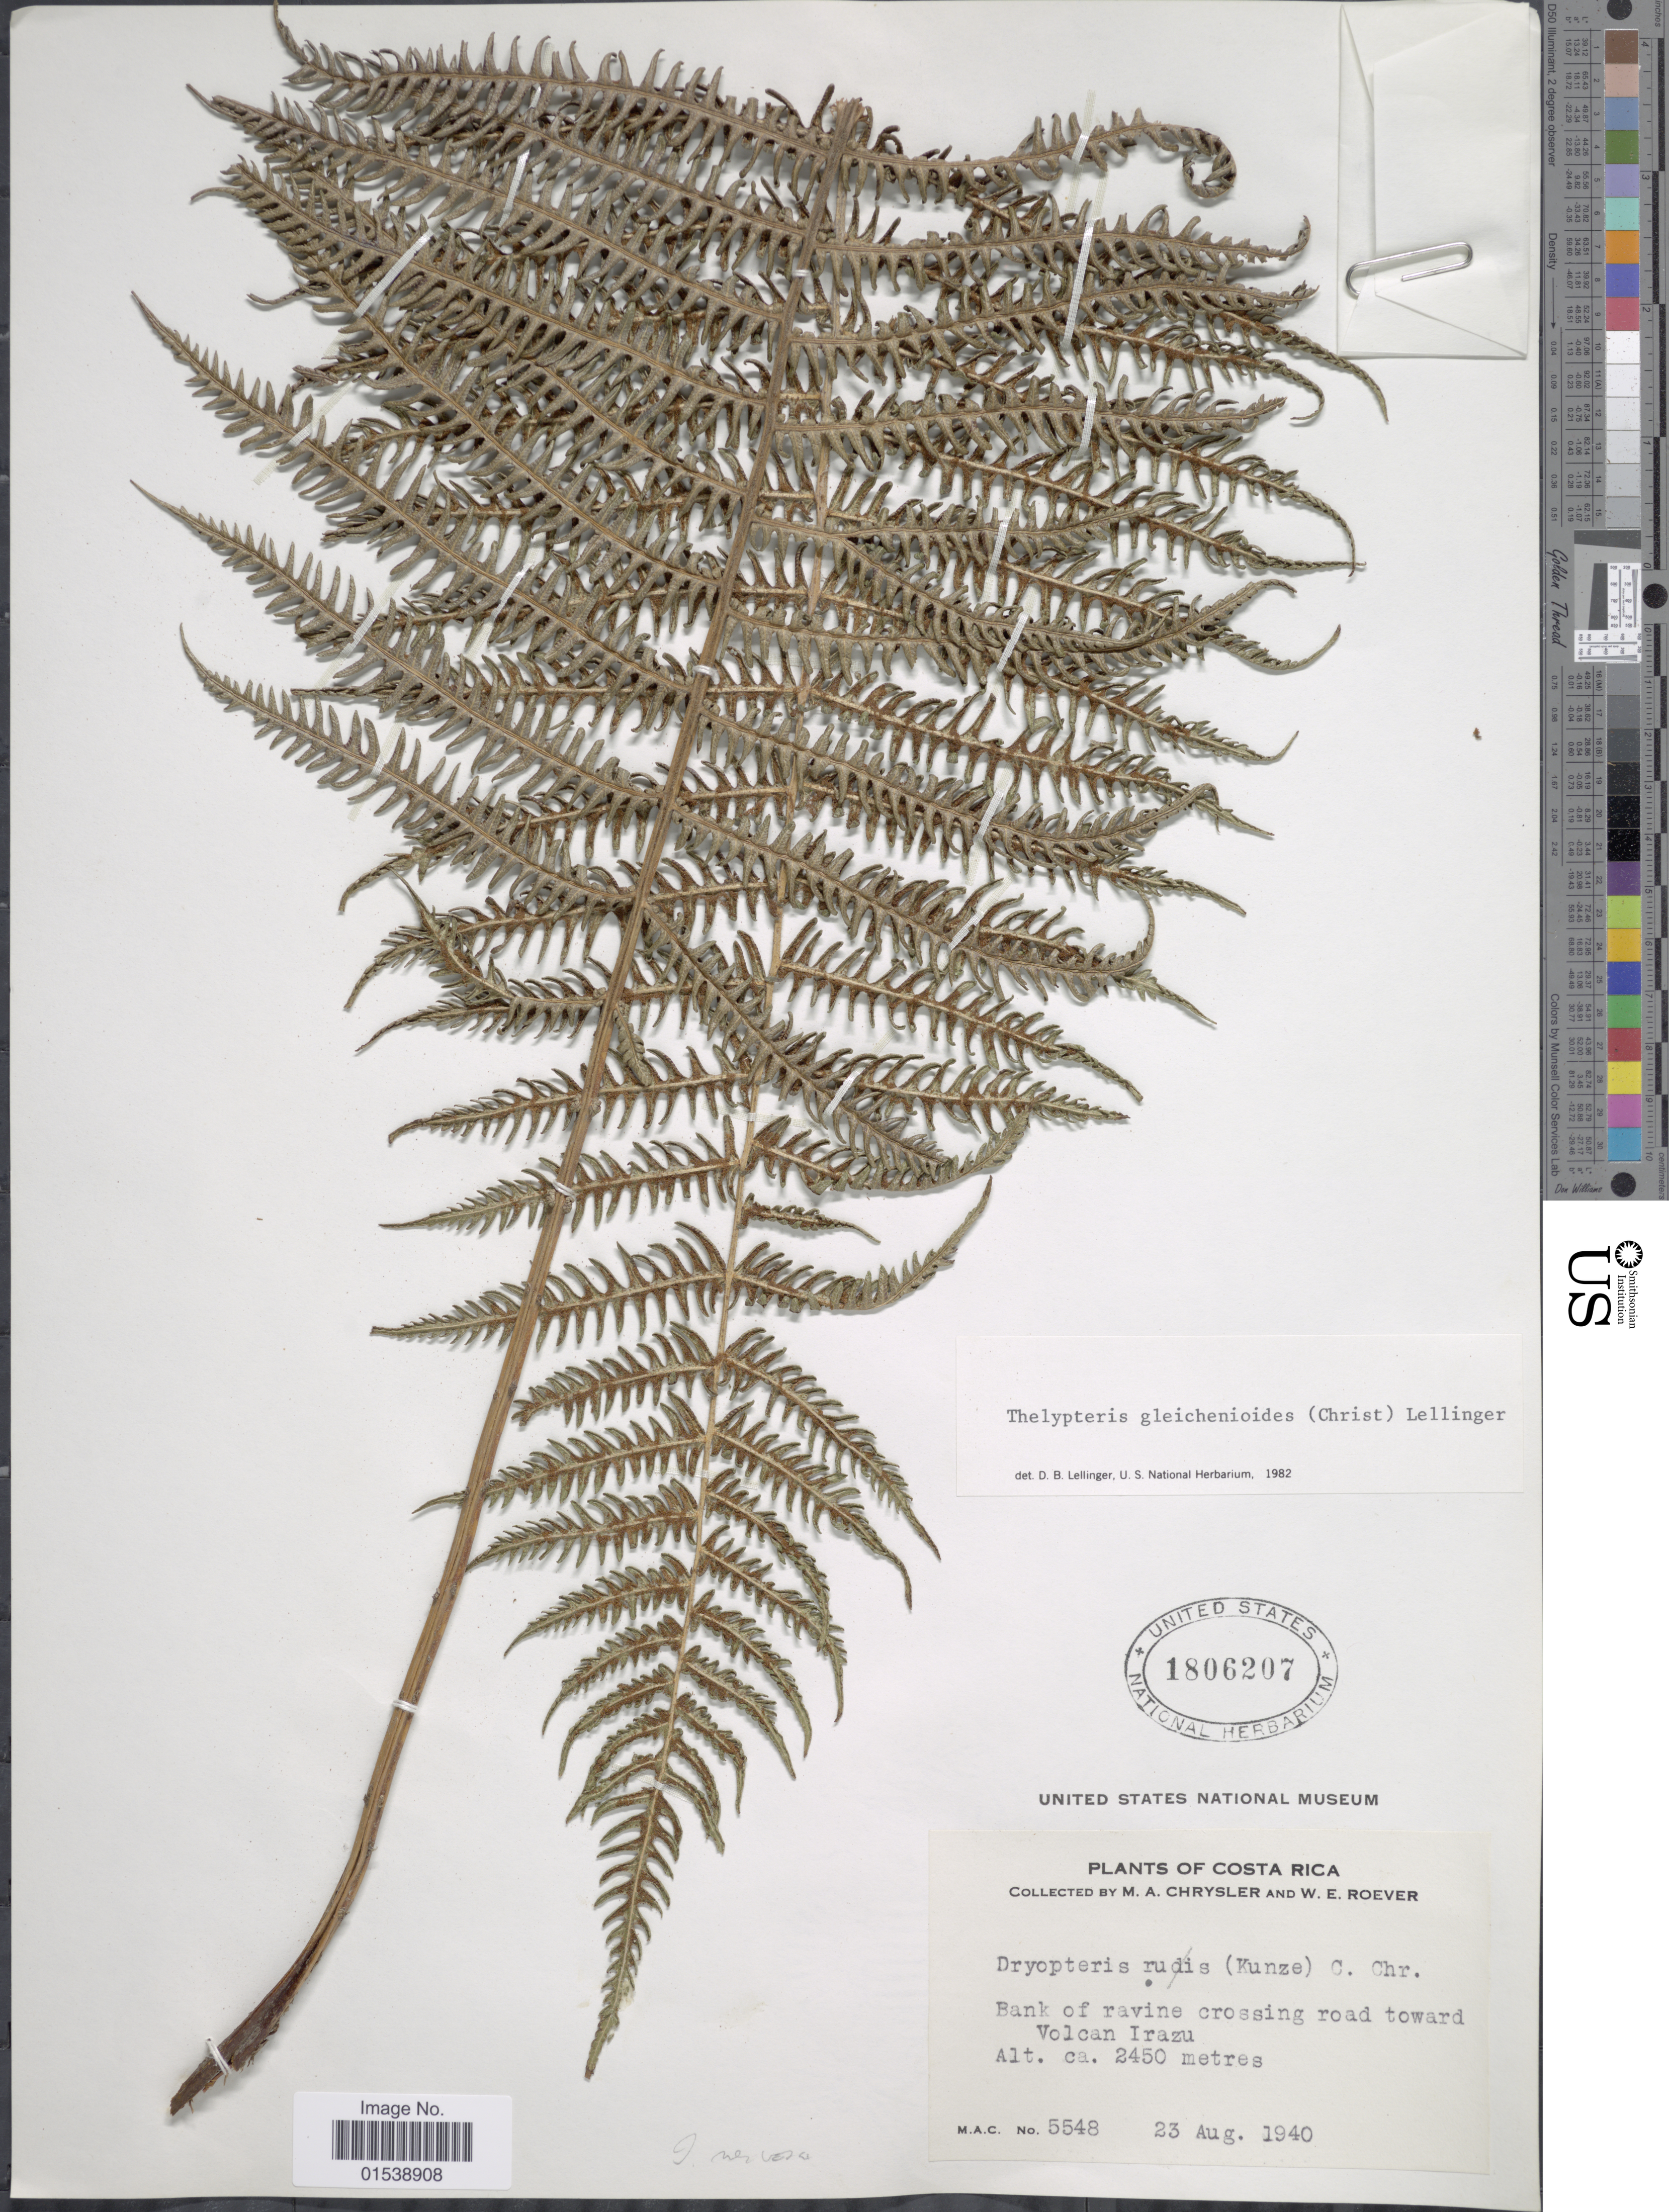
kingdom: Plantae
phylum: Tracheophyta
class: Polypodiopsida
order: Polypodiales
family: Thelypteridaceae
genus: Amauropelta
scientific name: Amauropelta rudis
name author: (Kunze) Pic. Serm.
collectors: M. A. Chrysler & W. Roever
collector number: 5548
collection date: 1940-08-23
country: Costa Rica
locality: Bank of ravine crossing road toward Volcan Irazu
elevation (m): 2450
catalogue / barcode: US 1806207